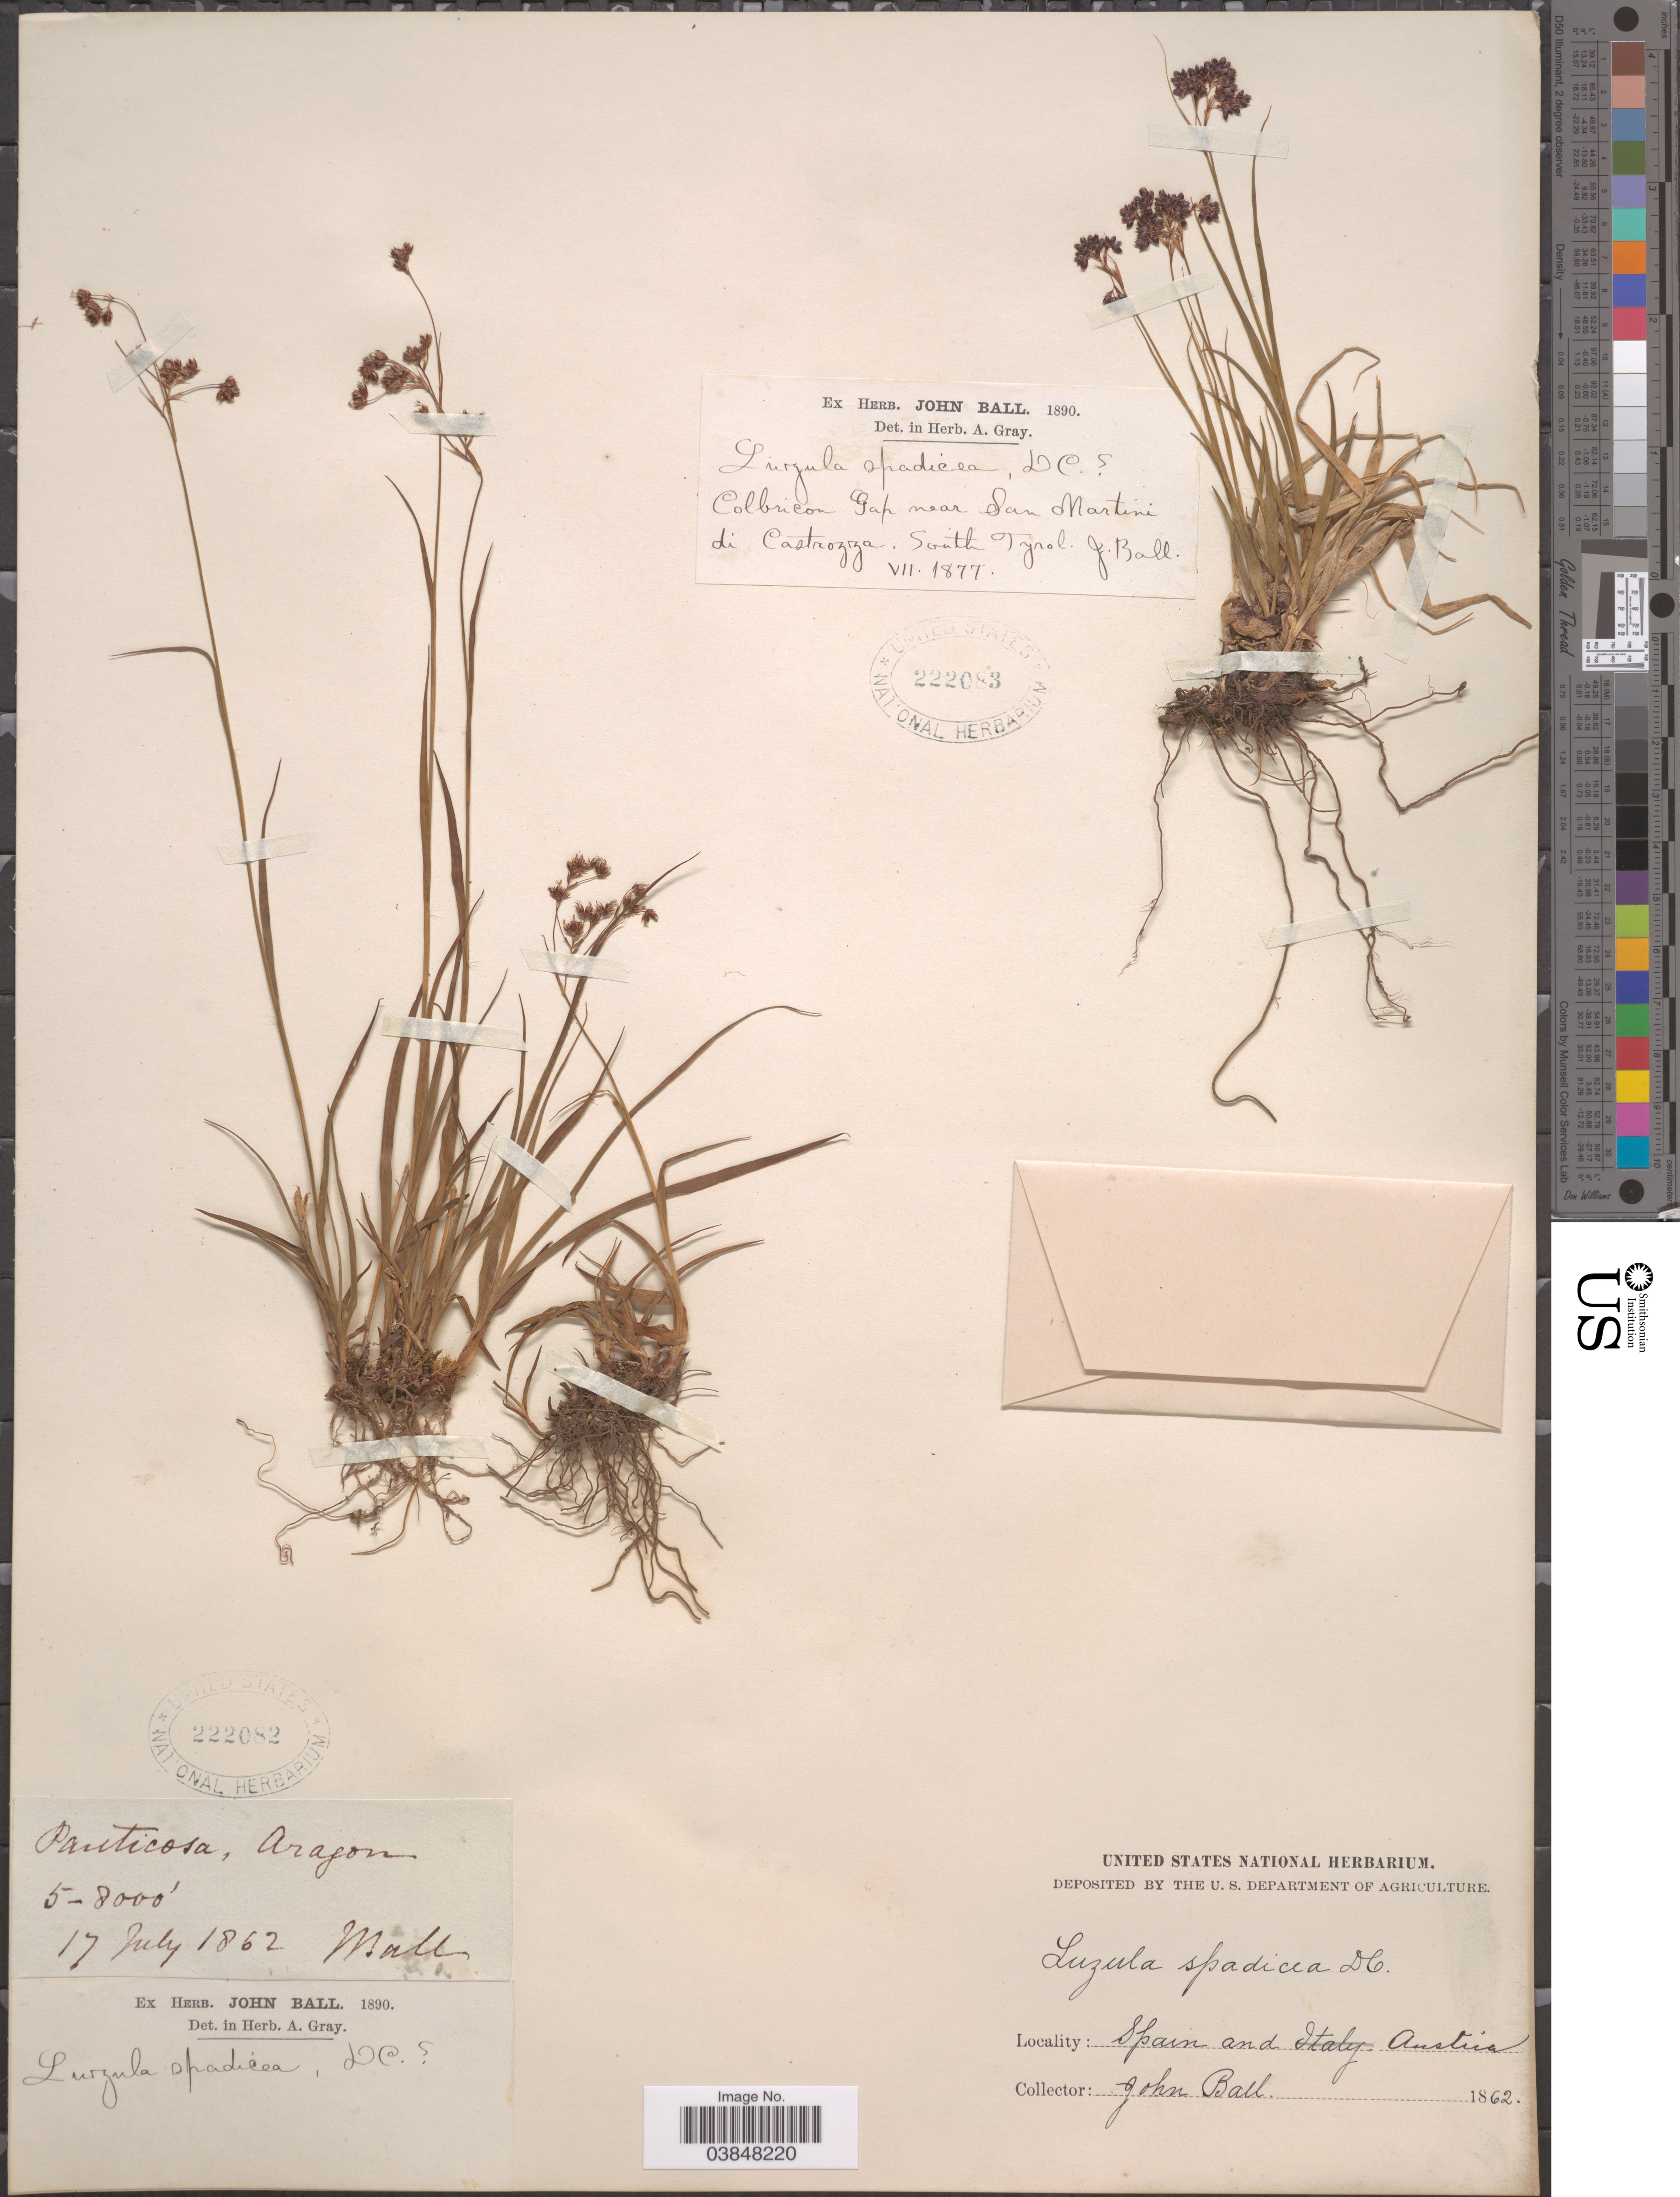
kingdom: Plantae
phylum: Tracheophyta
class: Liliopsida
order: Poales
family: Juncaceae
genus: Luzula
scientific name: Luzula spadicea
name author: DC.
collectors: J. Ball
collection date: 1862-07-17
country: Spain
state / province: Aragón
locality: Panticosa.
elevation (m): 1524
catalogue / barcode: US 222082